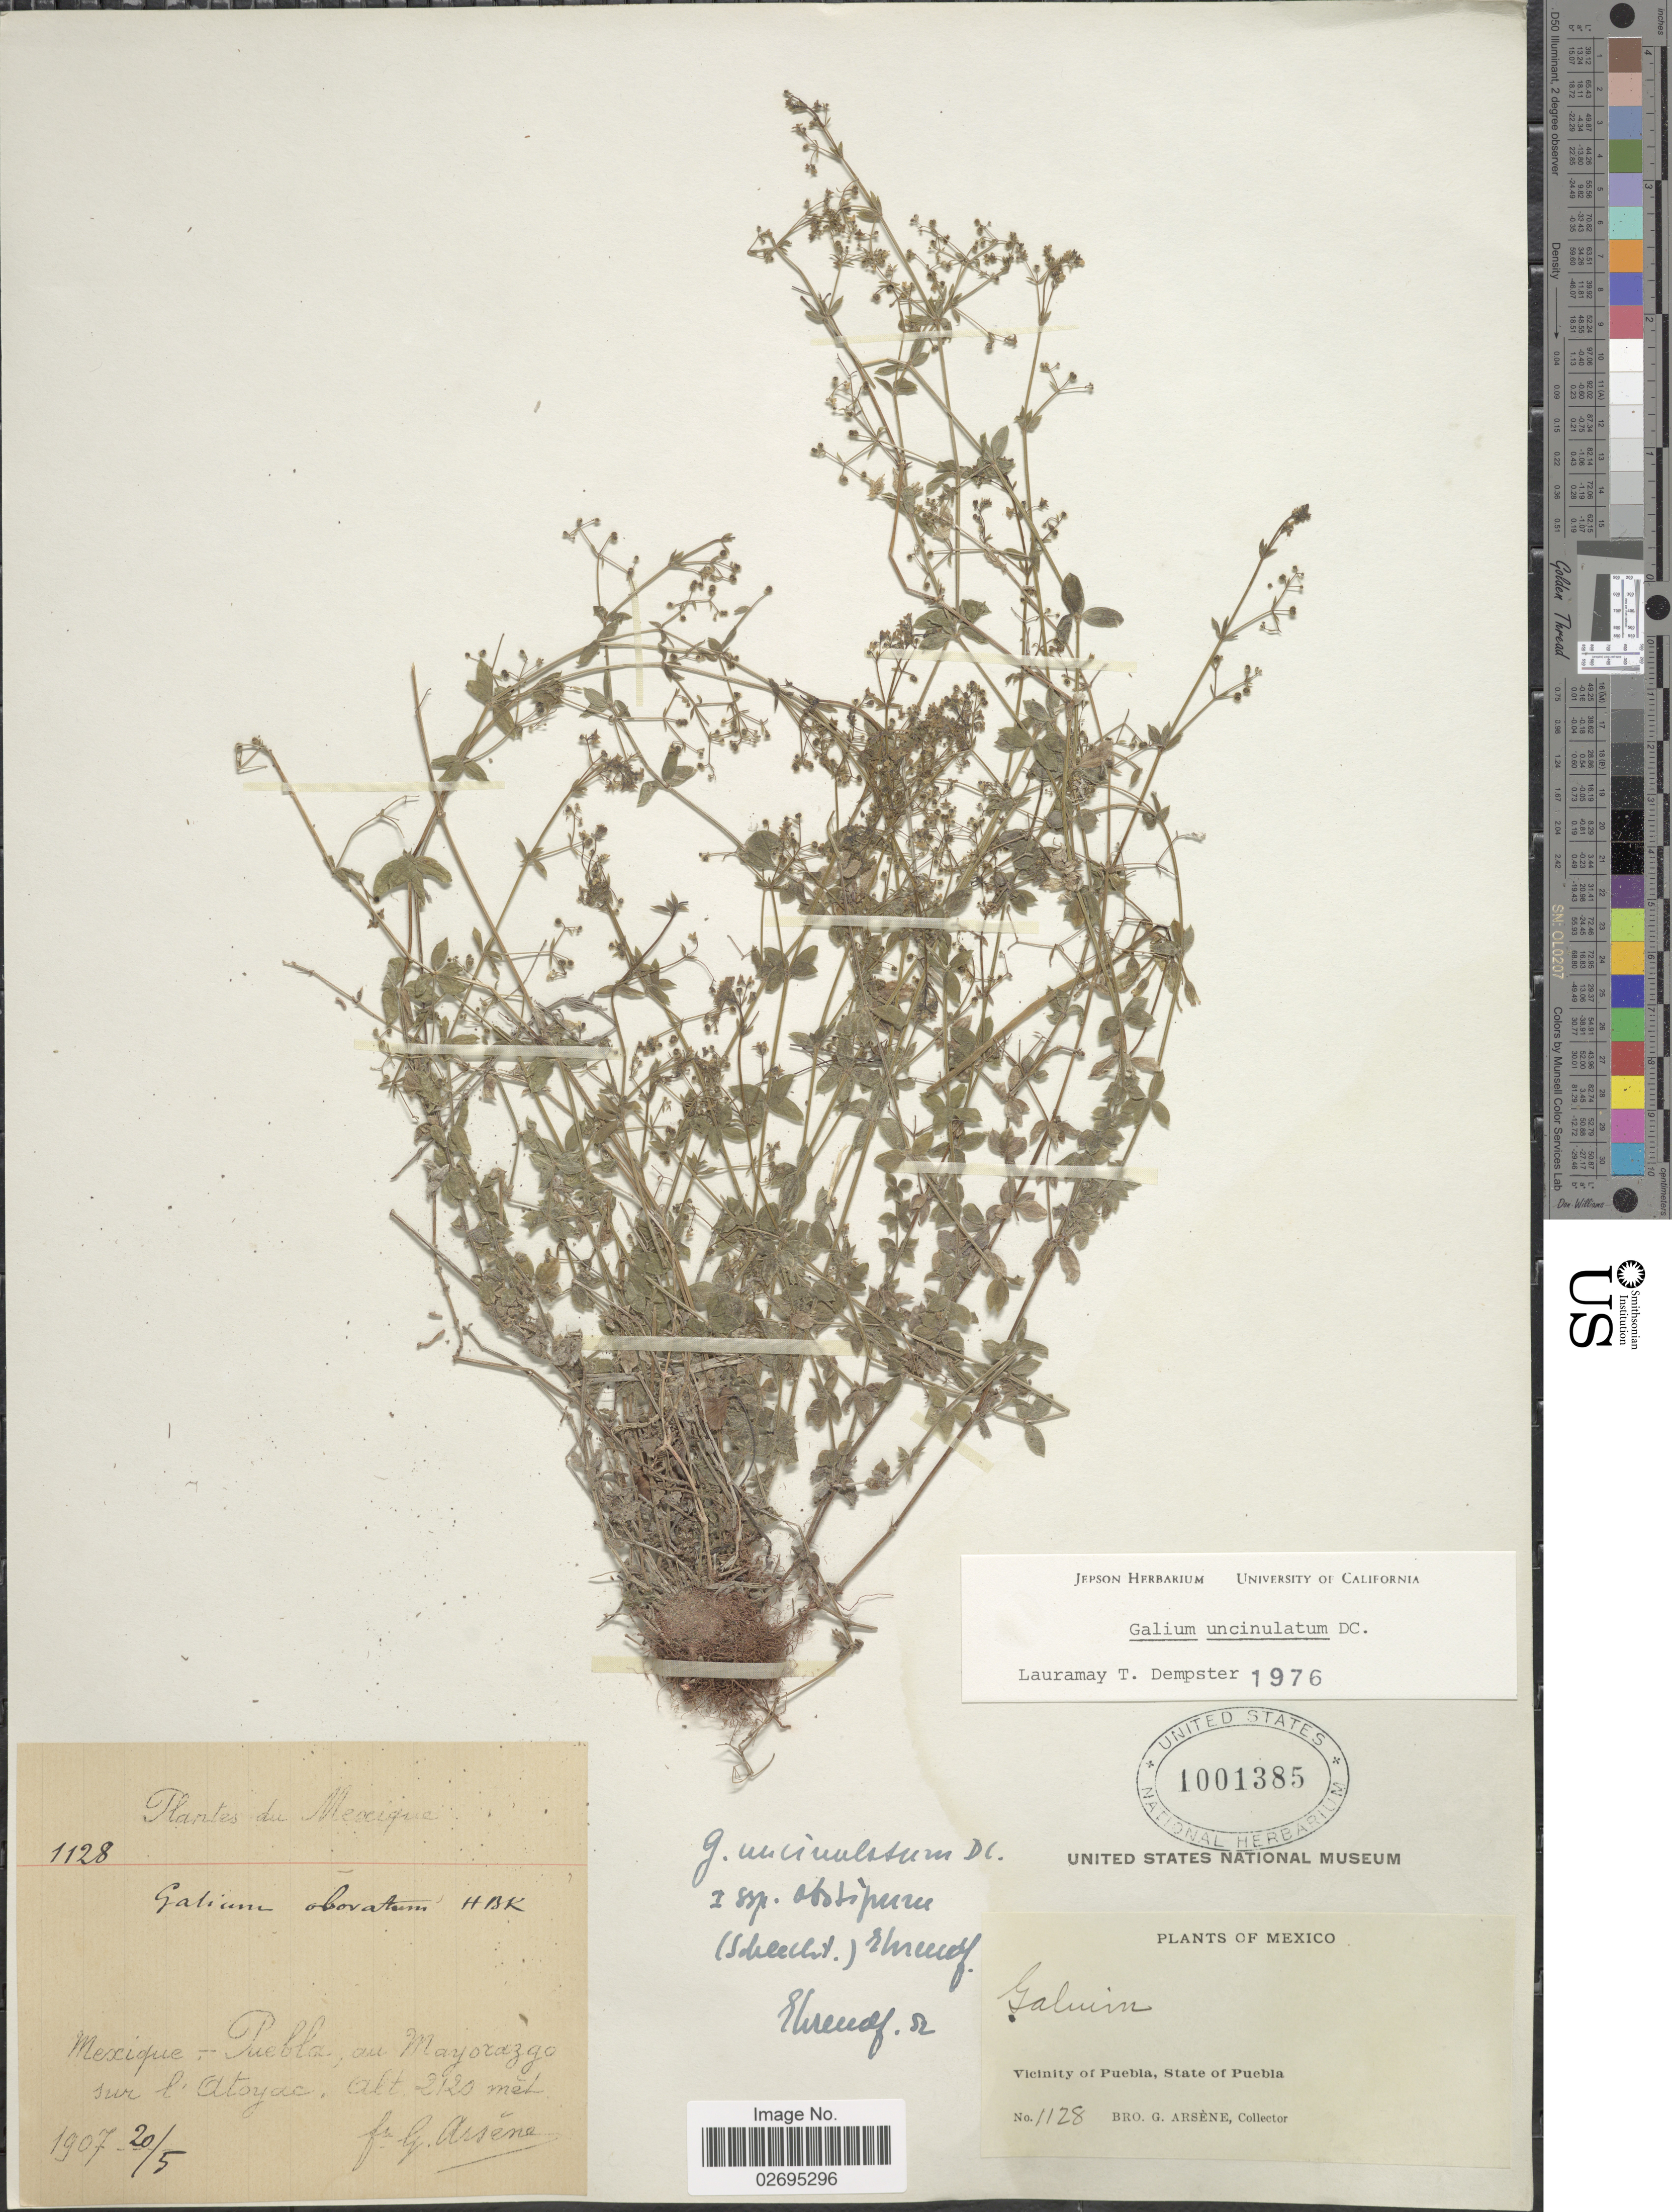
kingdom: Plantae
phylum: Tracheophyta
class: Magnoliopsida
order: Gentianales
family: Rubiaceae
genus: Galium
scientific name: Galium uncinulatum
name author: DC.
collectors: Bro. G. Arsène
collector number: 1128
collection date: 1907-05-20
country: Mexico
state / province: Puebla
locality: Au Mayorazgo sur l'Atoyac [At Mayorazgo at the Atoyac]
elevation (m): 2120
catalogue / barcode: US 1001385